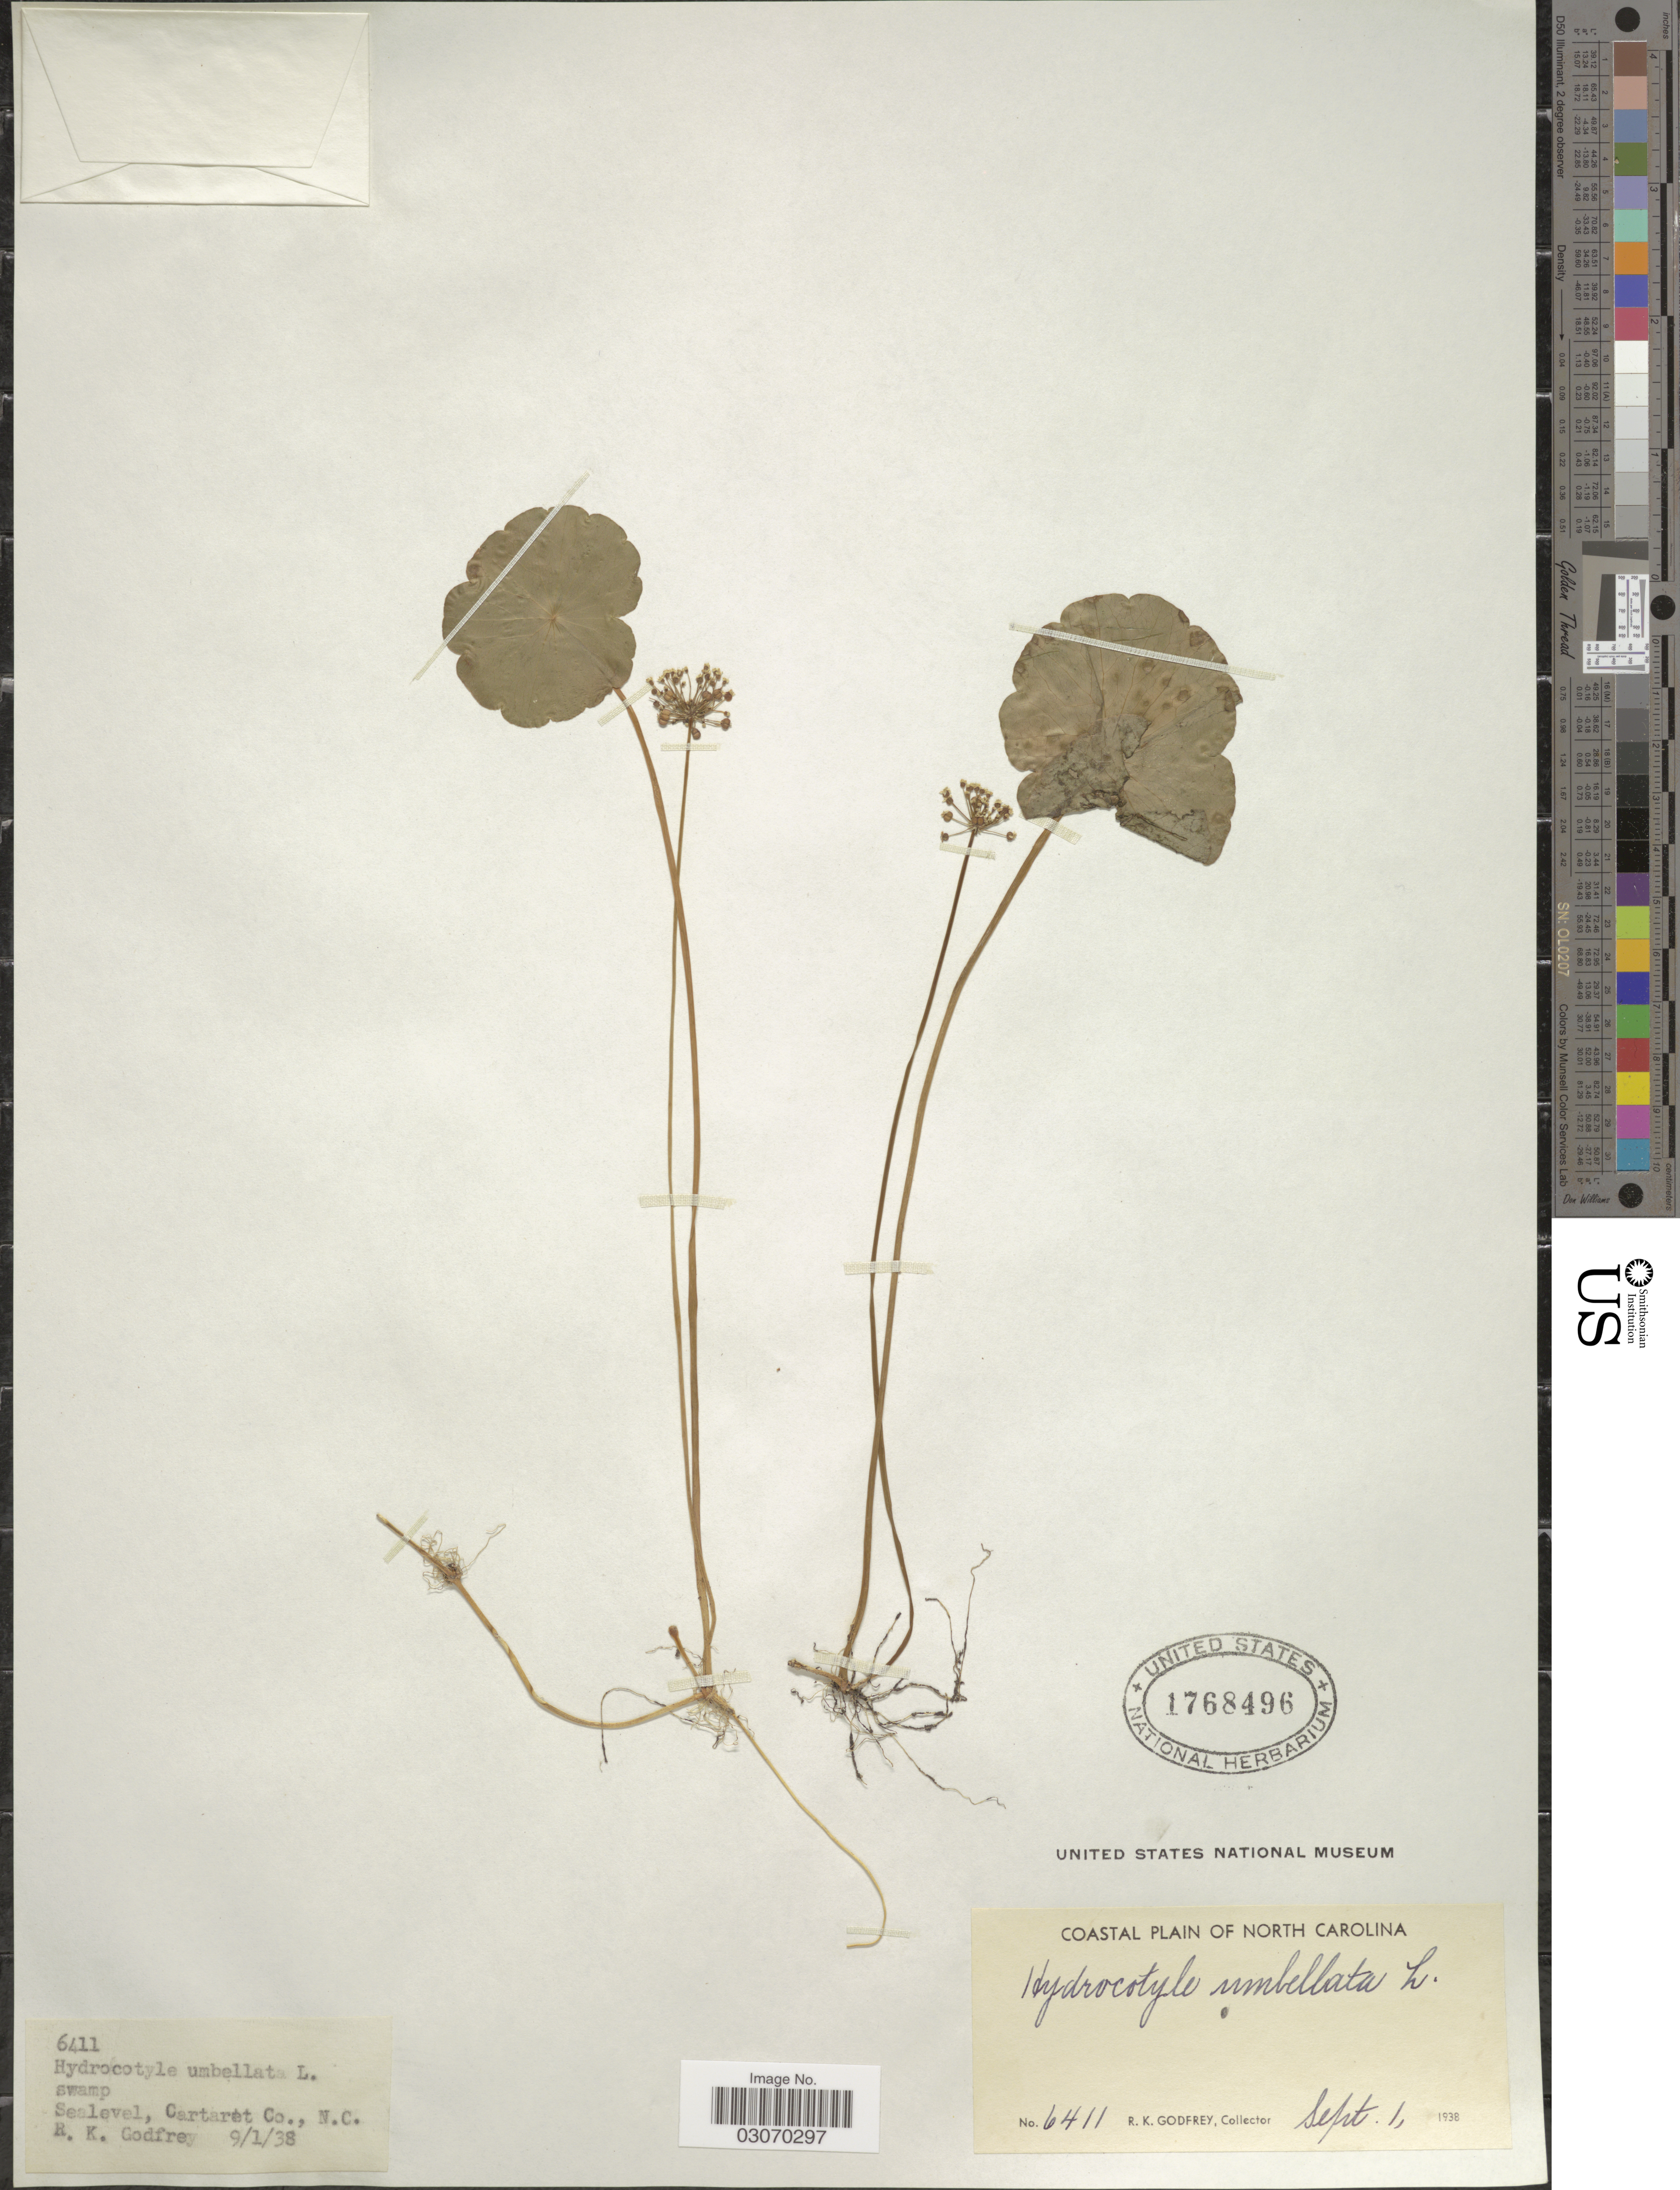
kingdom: Plantae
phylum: Tracheophyta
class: Magnoliopsida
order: Apiales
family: Araliaceae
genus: Hydrocotyle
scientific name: Hydrocotyle umbellata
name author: L.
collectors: R. K. Godfrey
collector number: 6411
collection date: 1938-01-09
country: United States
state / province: North Carolina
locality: Cartaret Co. Sealevel. Coastal plain of North Carolina.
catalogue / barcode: US 1768496